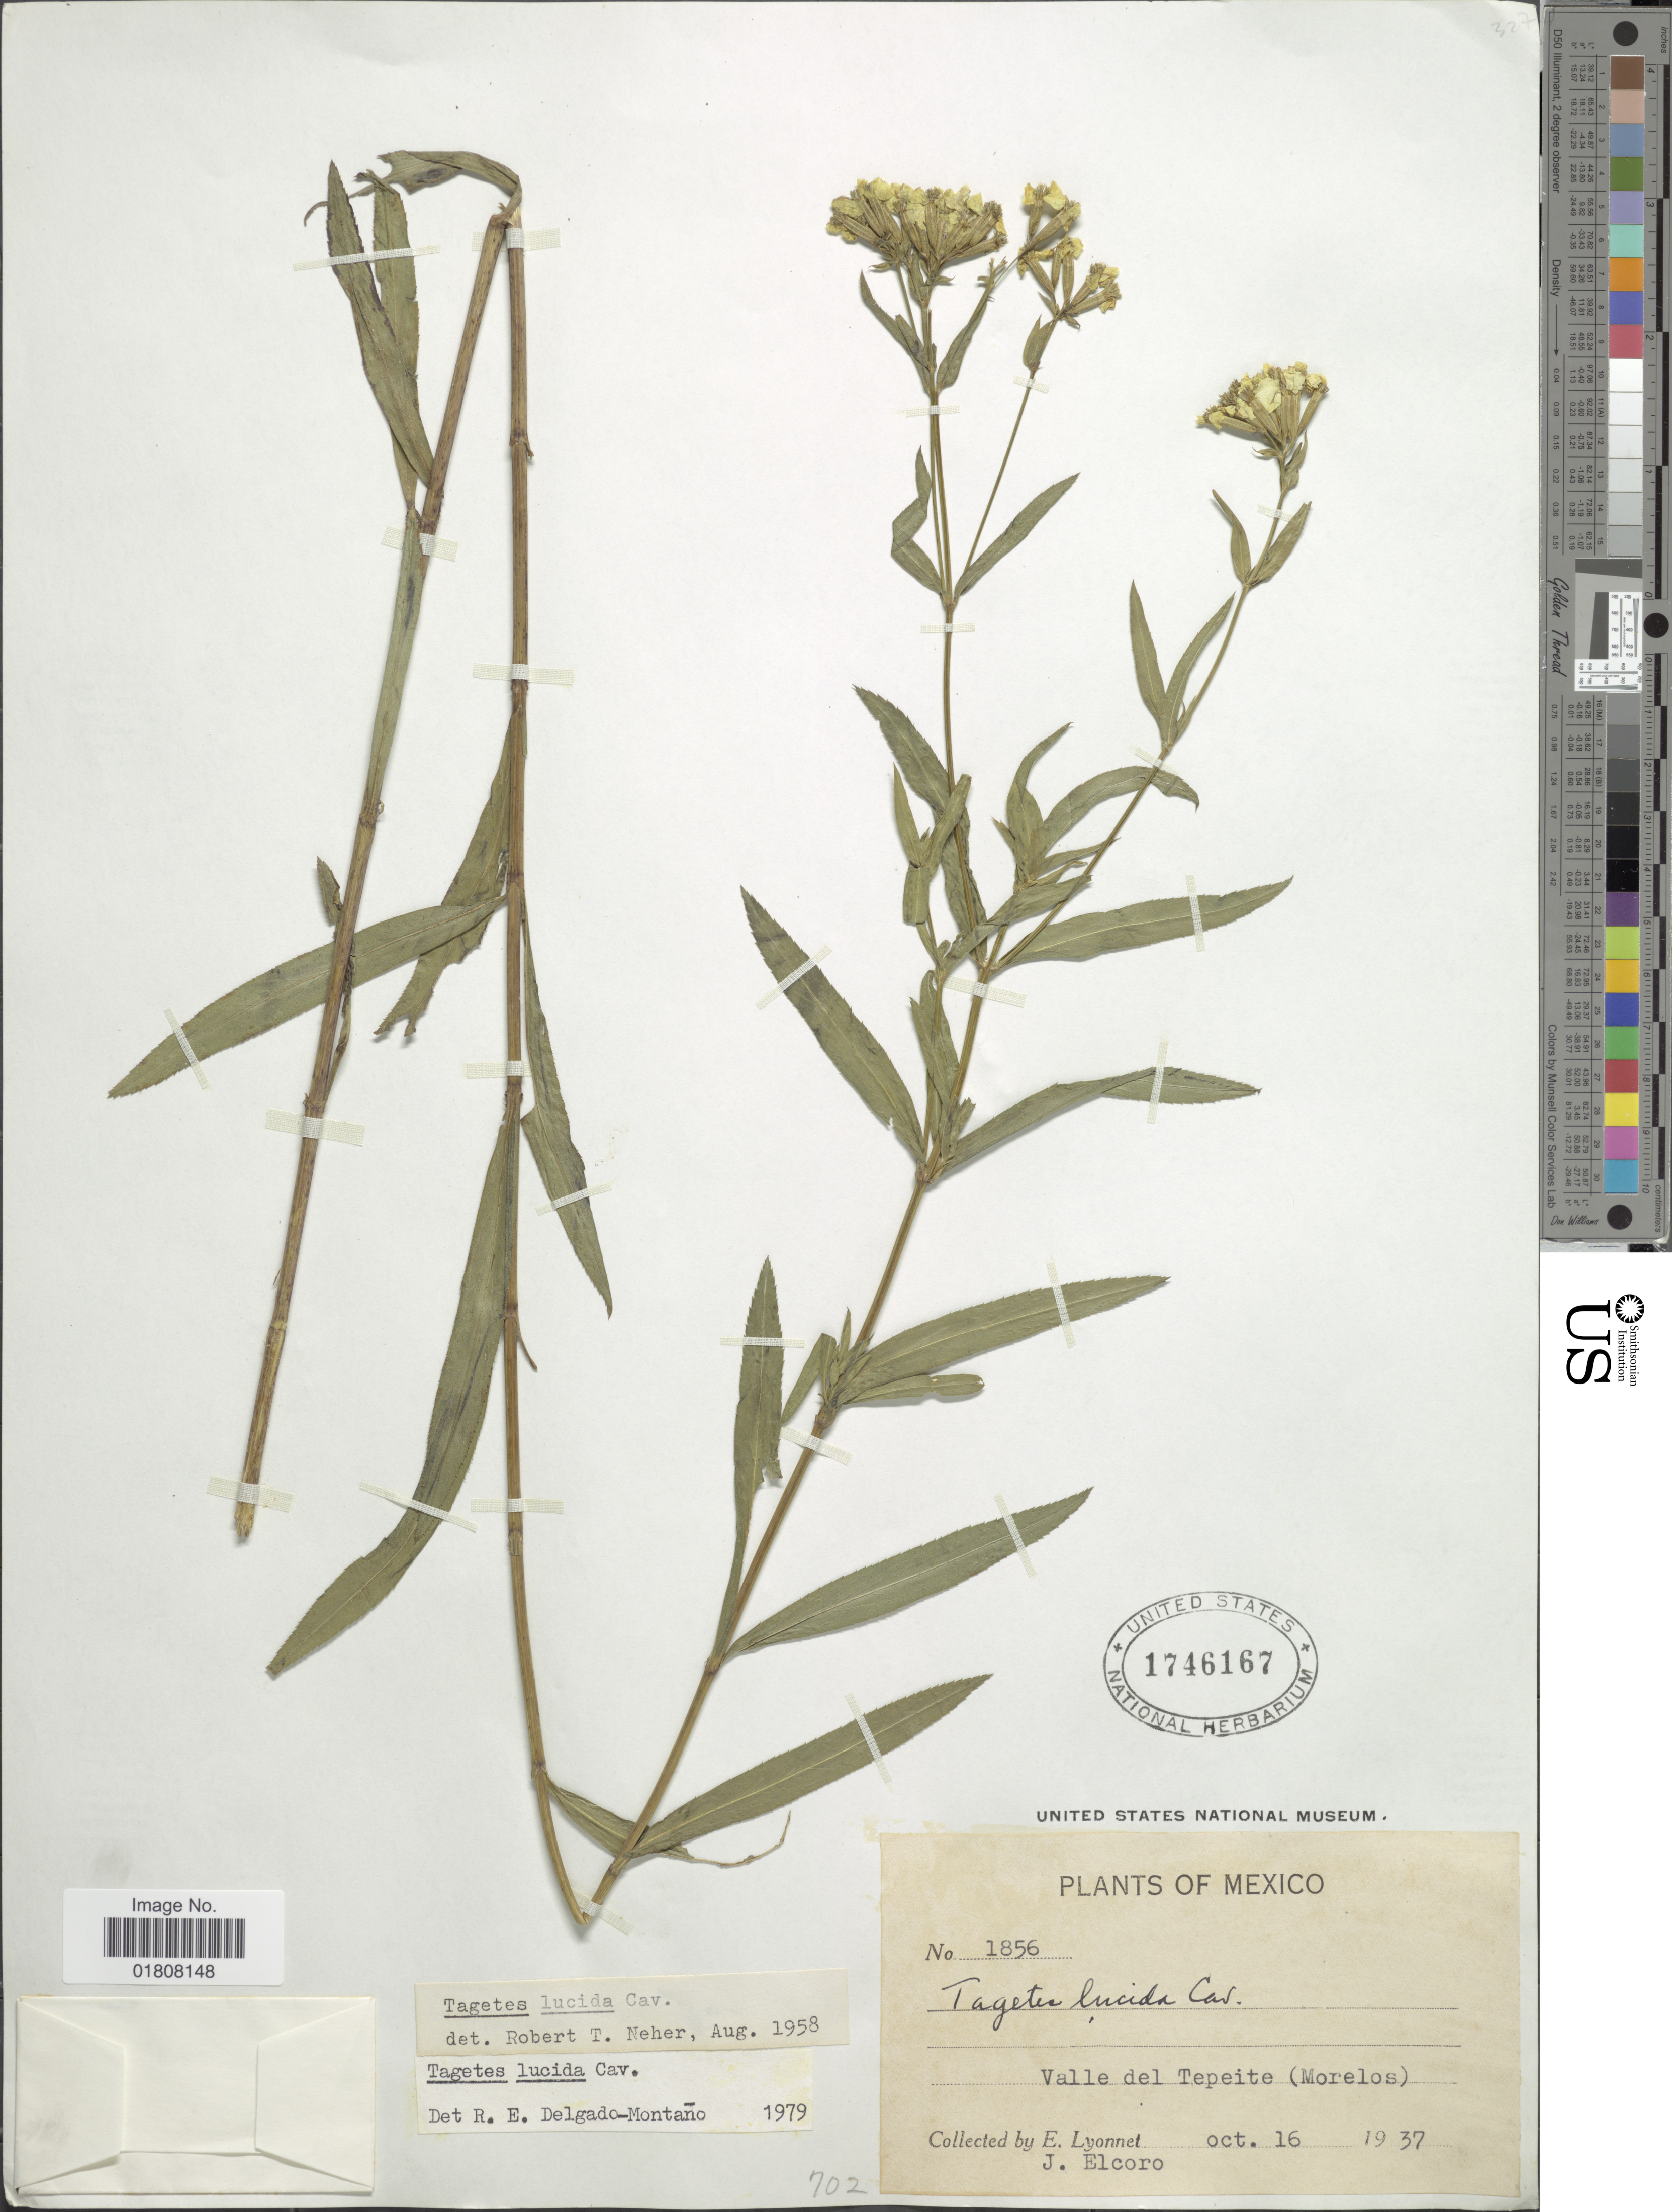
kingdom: Plantae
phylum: Tracheophyta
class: Magnoliopsida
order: Asterales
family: Asteraceae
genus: Tagetes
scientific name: Tagetes lucida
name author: Cav.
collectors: E. Lyonnet & J. Elcoro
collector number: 1856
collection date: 1937-10-16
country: Mexico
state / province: Morelos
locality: Valle del Tepeite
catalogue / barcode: US 1746167